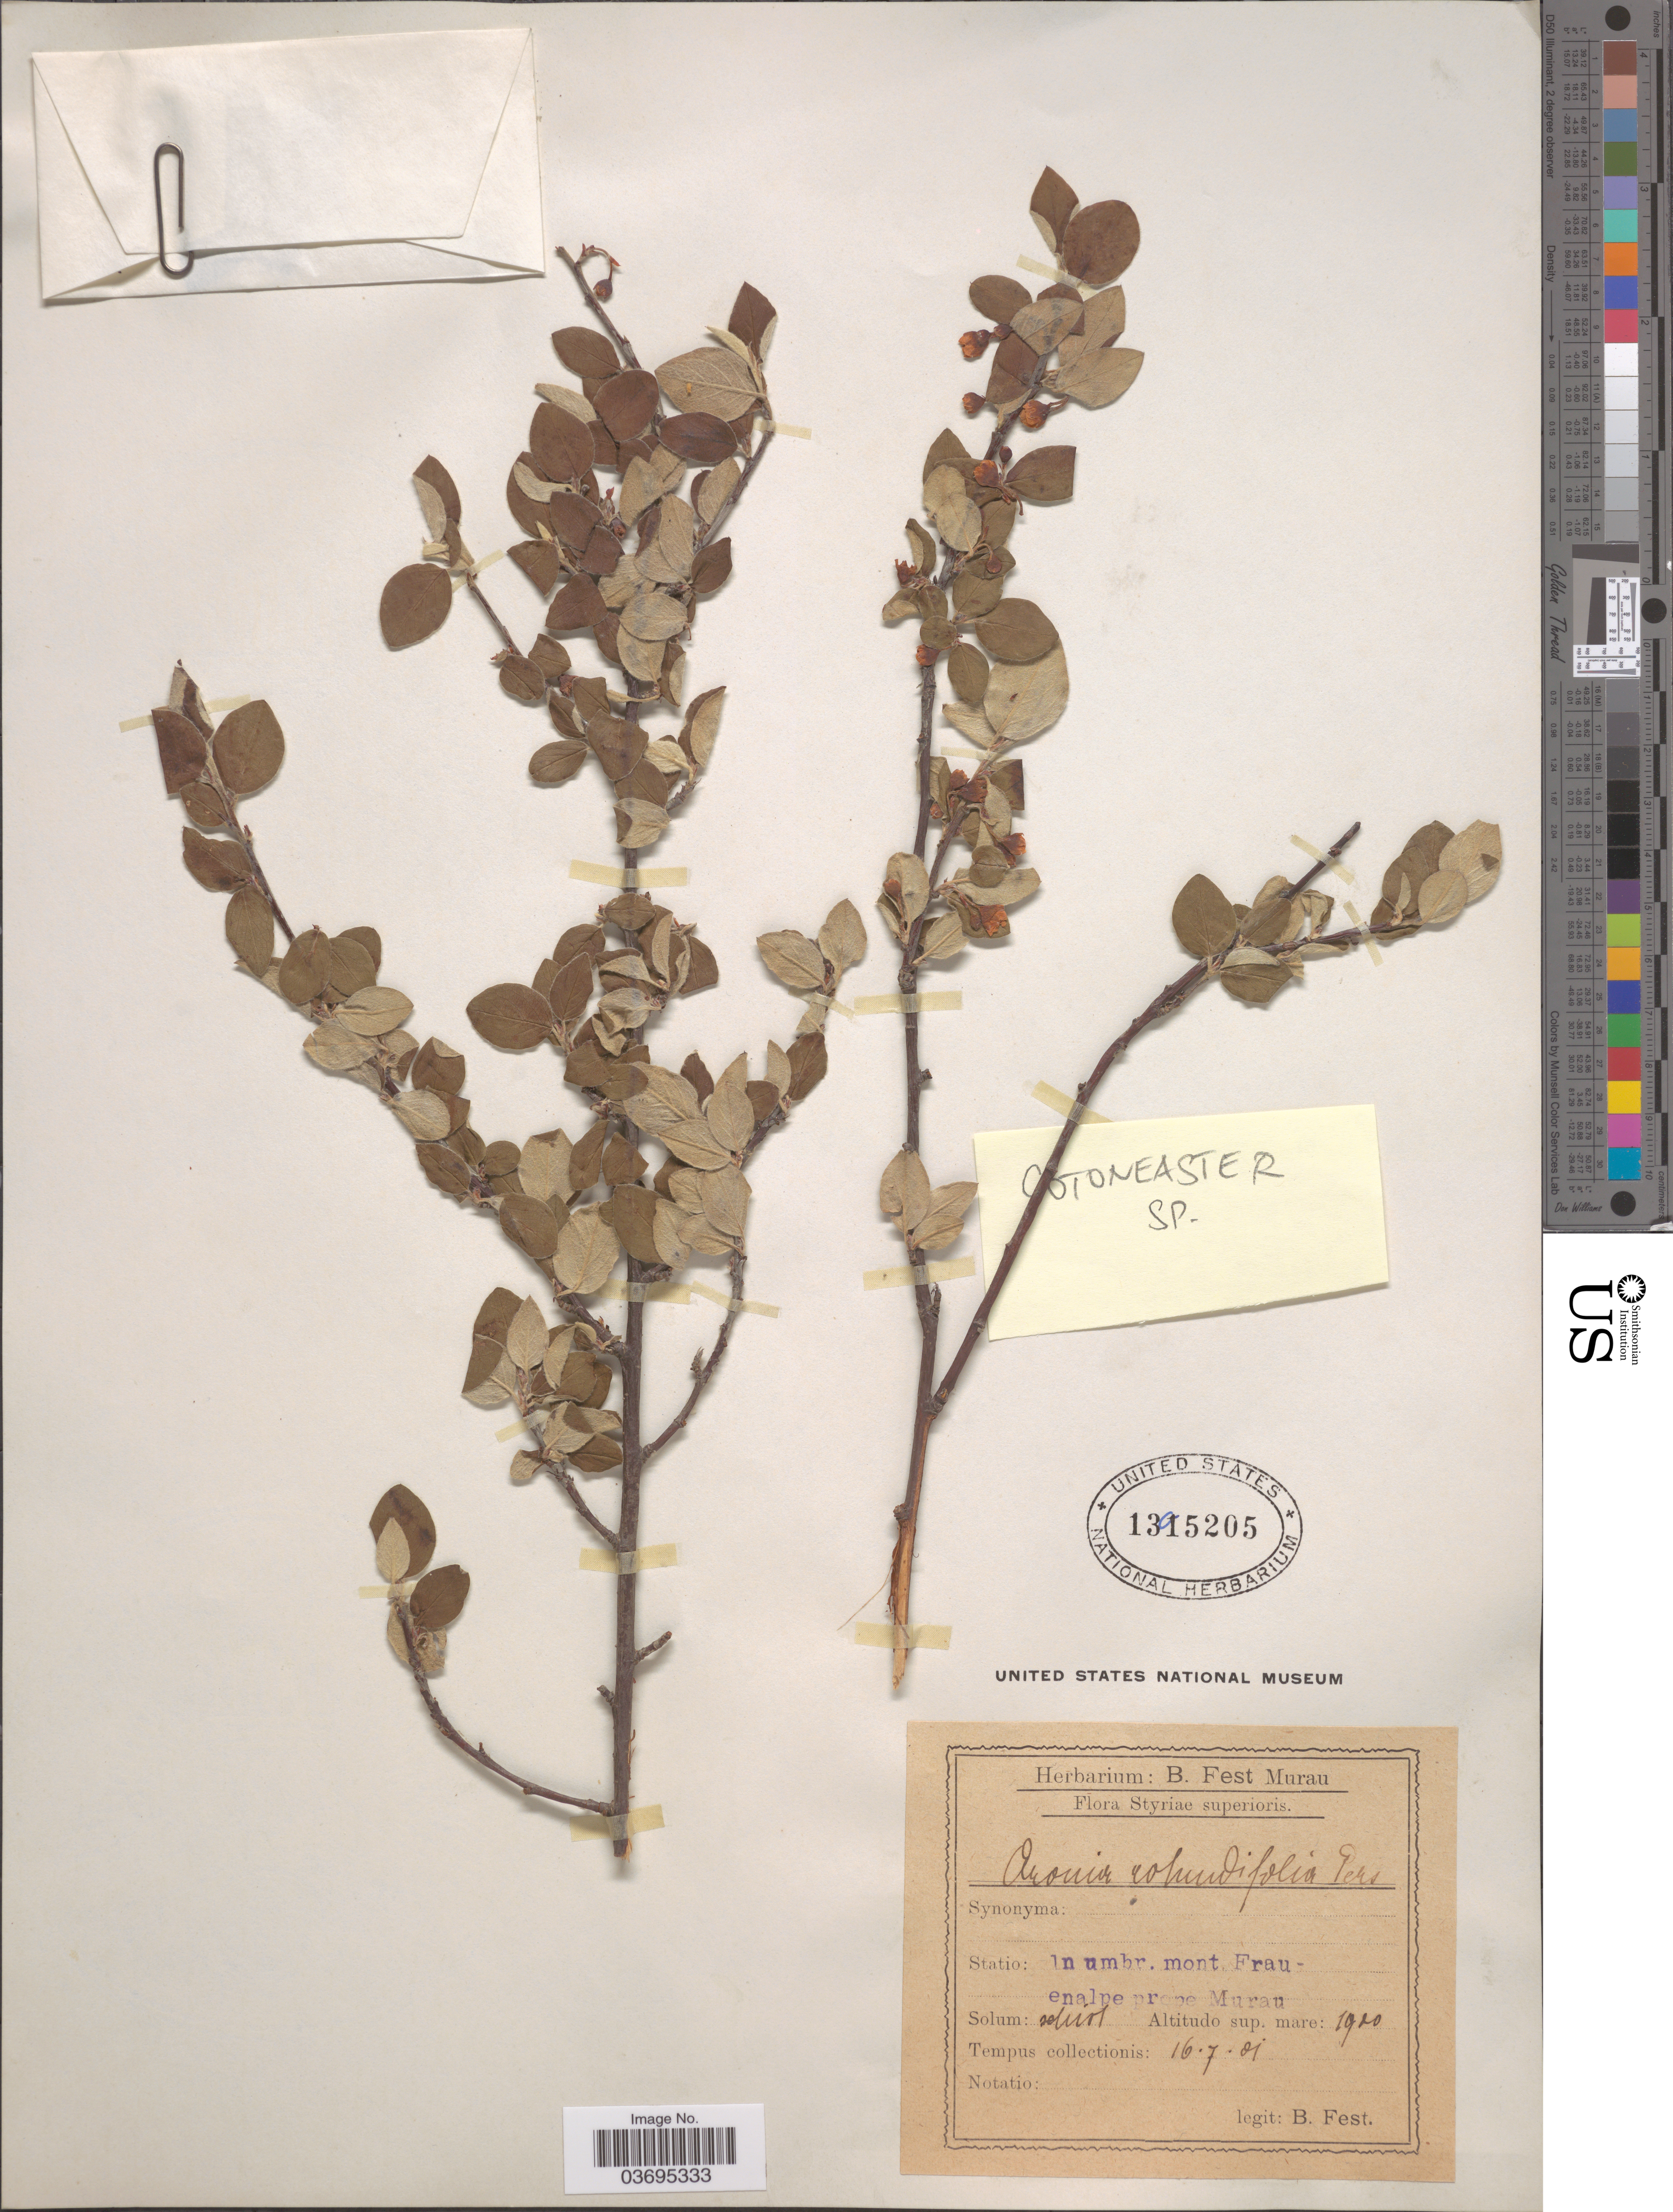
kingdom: Plantae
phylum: Tracheophyta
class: Magnoliopsida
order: Rosales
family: Rosaceae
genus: Cotoneaster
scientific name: Cotoneaster sp.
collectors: B. Fest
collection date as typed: Transcribed d/m/y: 16/7/21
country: Austria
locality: Styriae superioris. Statio: In umbr. mont Frauenalpe prope Murau.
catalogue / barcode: US 1395205